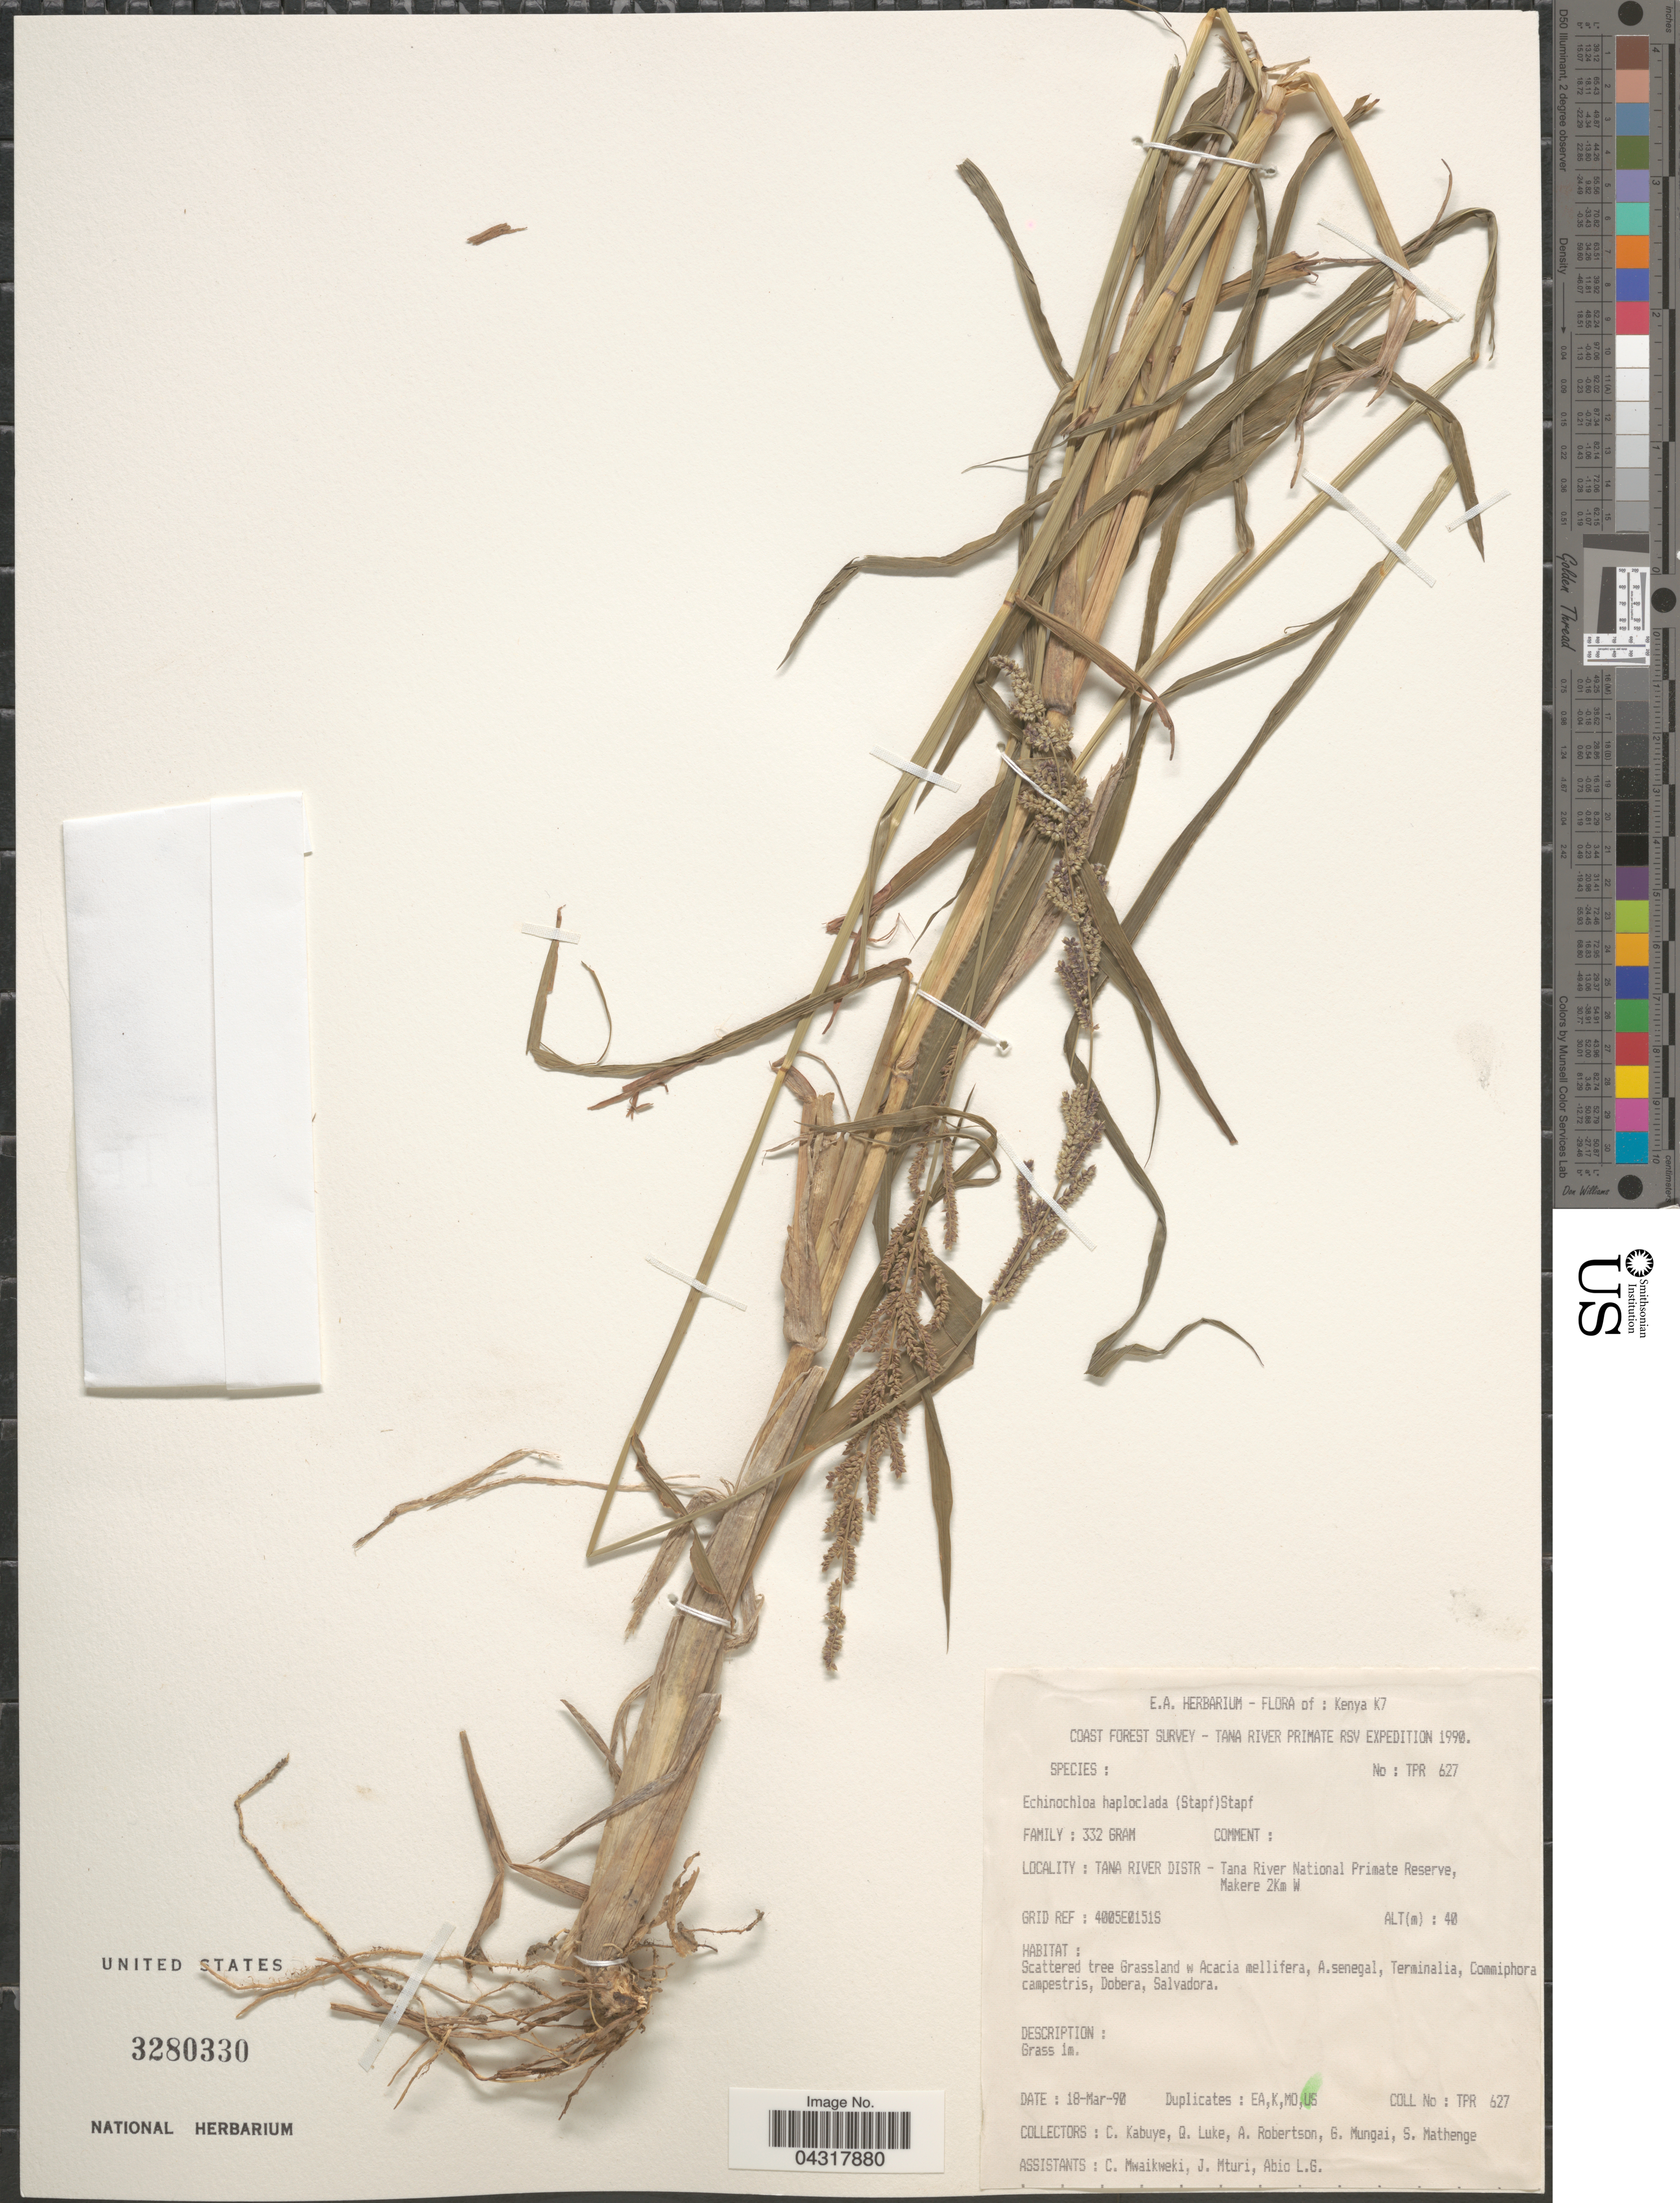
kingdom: Plantae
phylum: Tracheophyta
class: Liliopsida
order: Poales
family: Poaceae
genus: Echinochloa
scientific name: Echinochloa haploclada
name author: (Stapf) Stapf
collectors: C. Kabuye, Q. Luke, A. Robertson, G. Mungai & S. Mathenge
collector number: TPR627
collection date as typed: Transcribed d/m/y: 18/3/90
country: Kenya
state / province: Tana River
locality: Kenya K7. Coast Forest Survey - Tana River Primate RSV Expedition 1990. Tana River Distr - Tana River National Primate Reserve, Makere 2Km W.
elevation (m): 40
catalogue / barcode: US 3280330